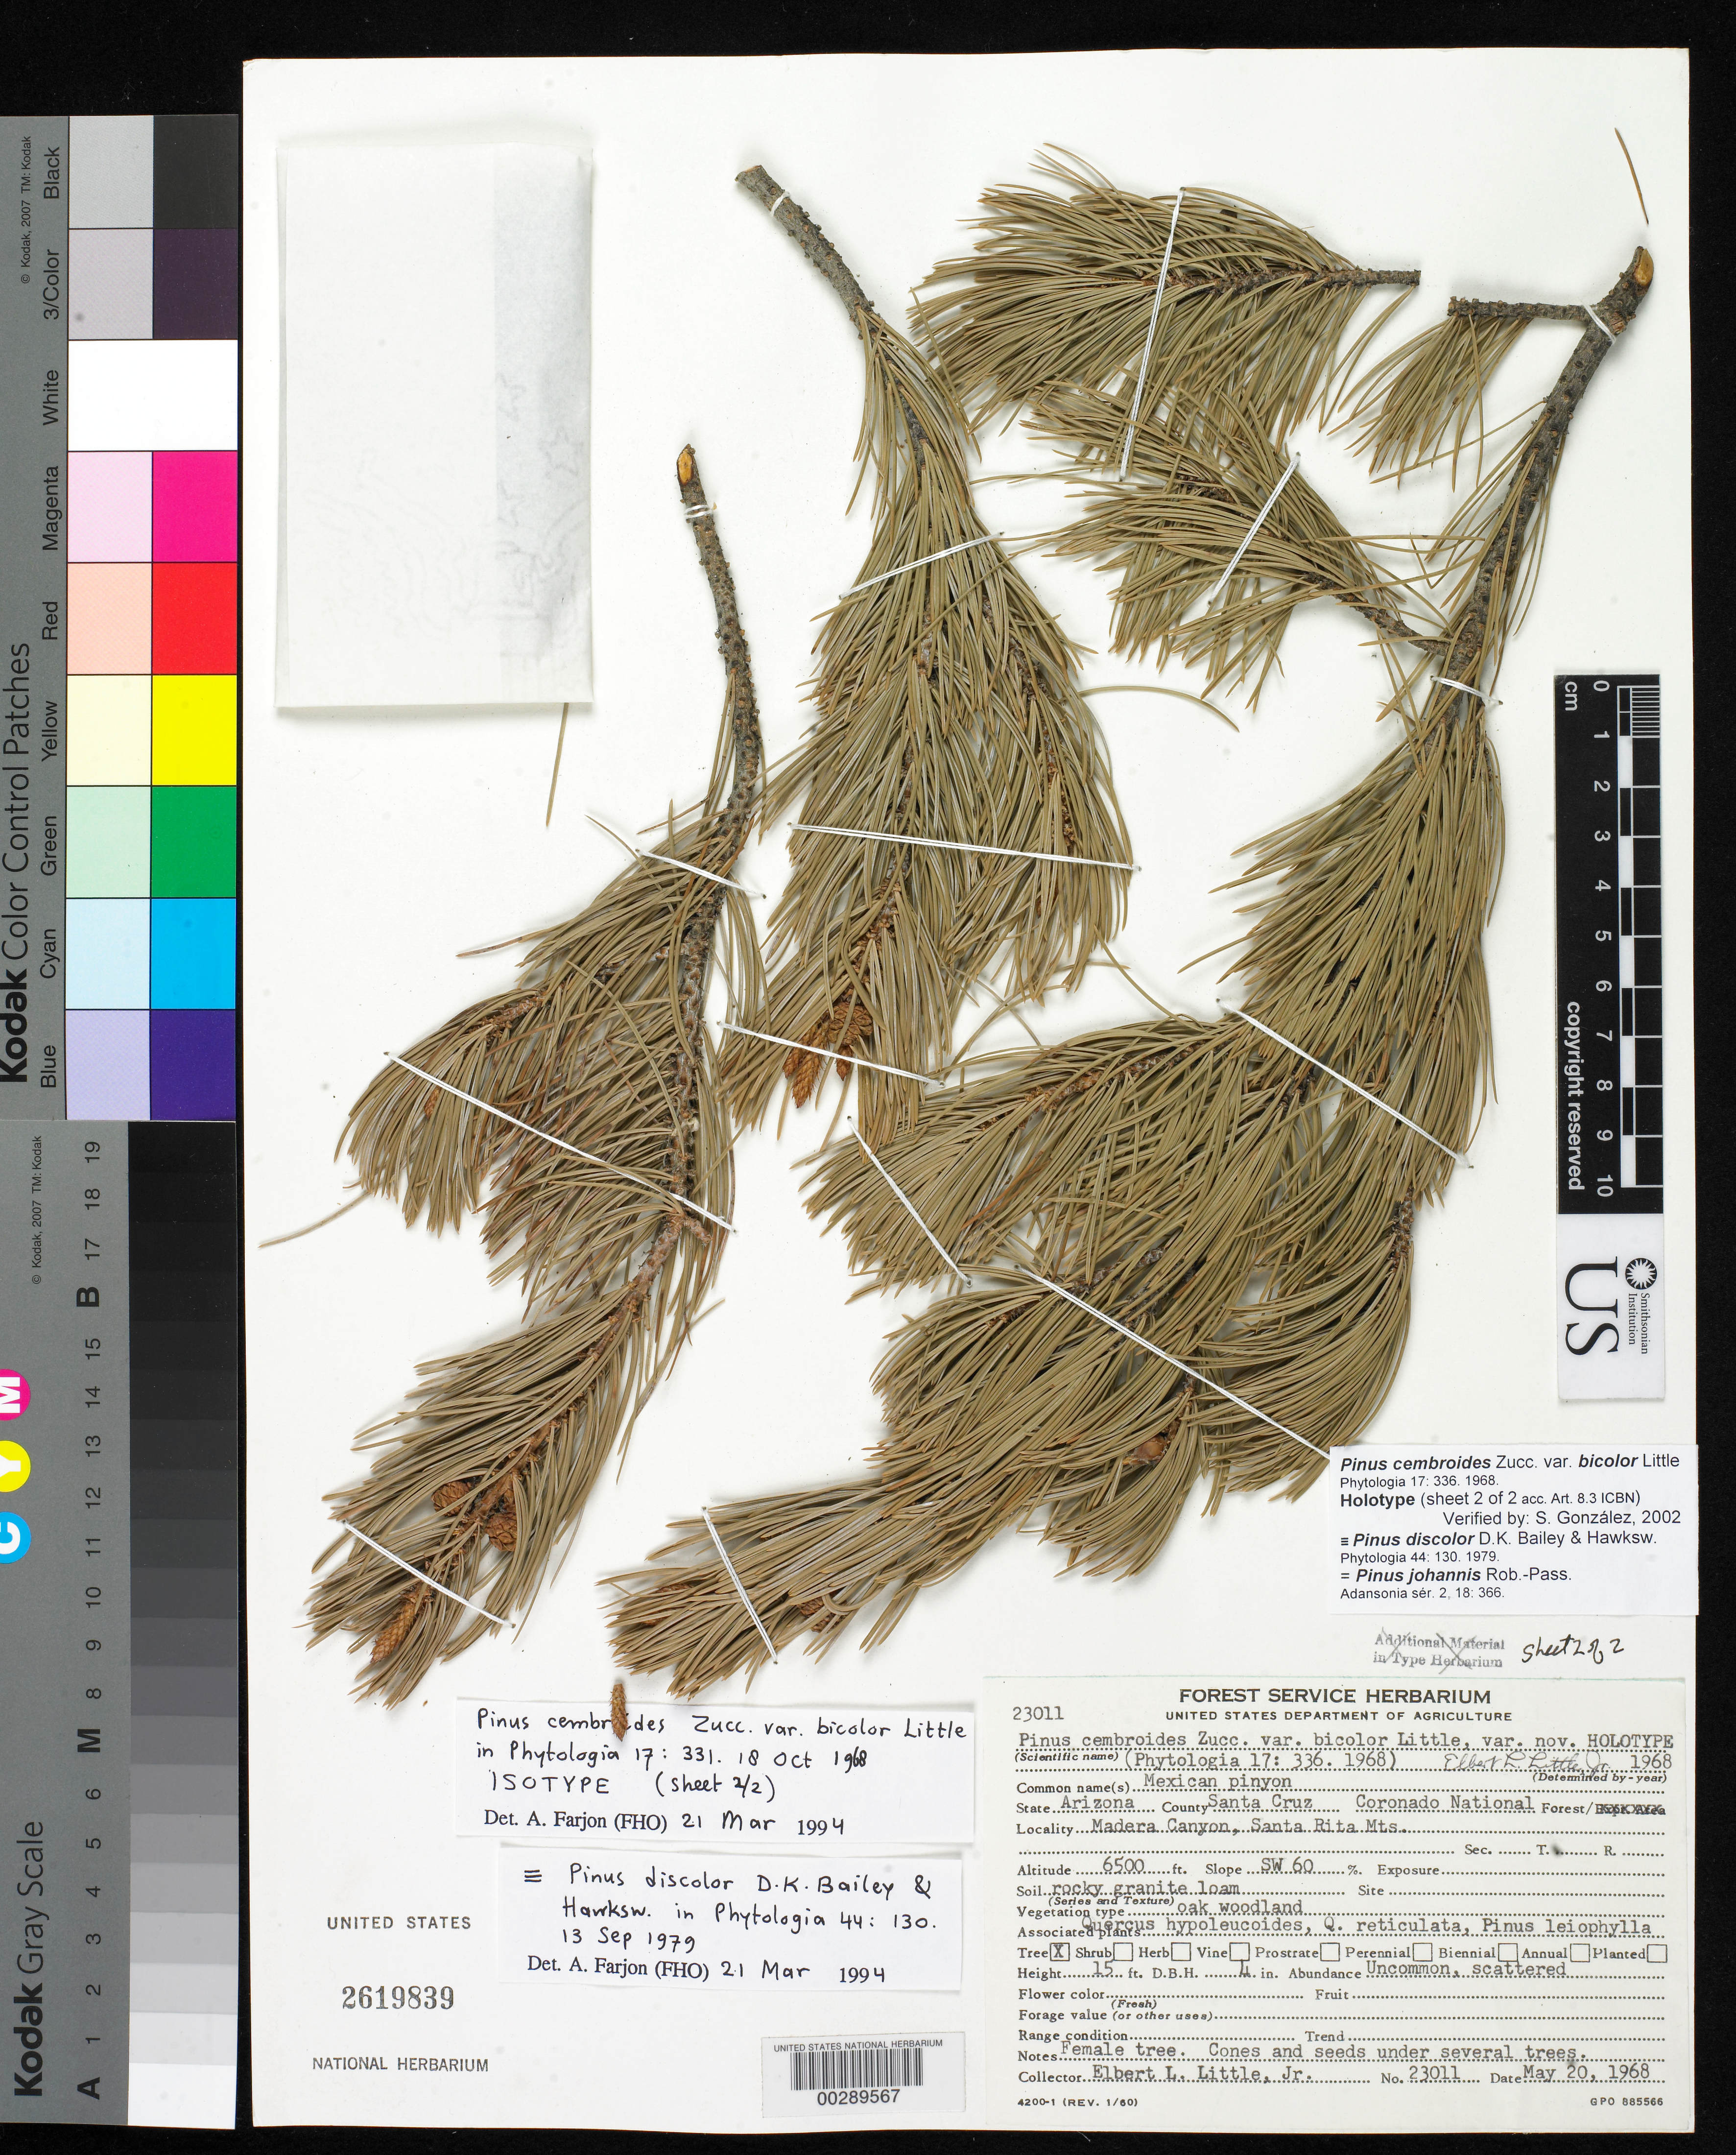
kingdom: Plantae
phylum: Tracheophyta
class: Pinopsida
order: Pinales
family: Pinaceae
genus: Pinus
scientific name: Pinus cembroides var. bicolor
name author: Little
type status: Holotype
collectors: E. L. Little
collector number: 23011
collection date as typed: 20 May 1968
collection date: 1968-05-20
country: United States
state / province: Arizona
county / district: Santa Cruz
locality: Coronado National Forest, Madera Canyon, Santa Rita Mts.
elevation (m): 1981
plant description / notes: Also a type of Pinus discolor D.K. Bailey & Hawksw.; Replacement name for Pinus cembroides var. bicolor Little.; Also a type of Pinus cembroides var. bicolor Little.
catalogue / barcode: US 2619839